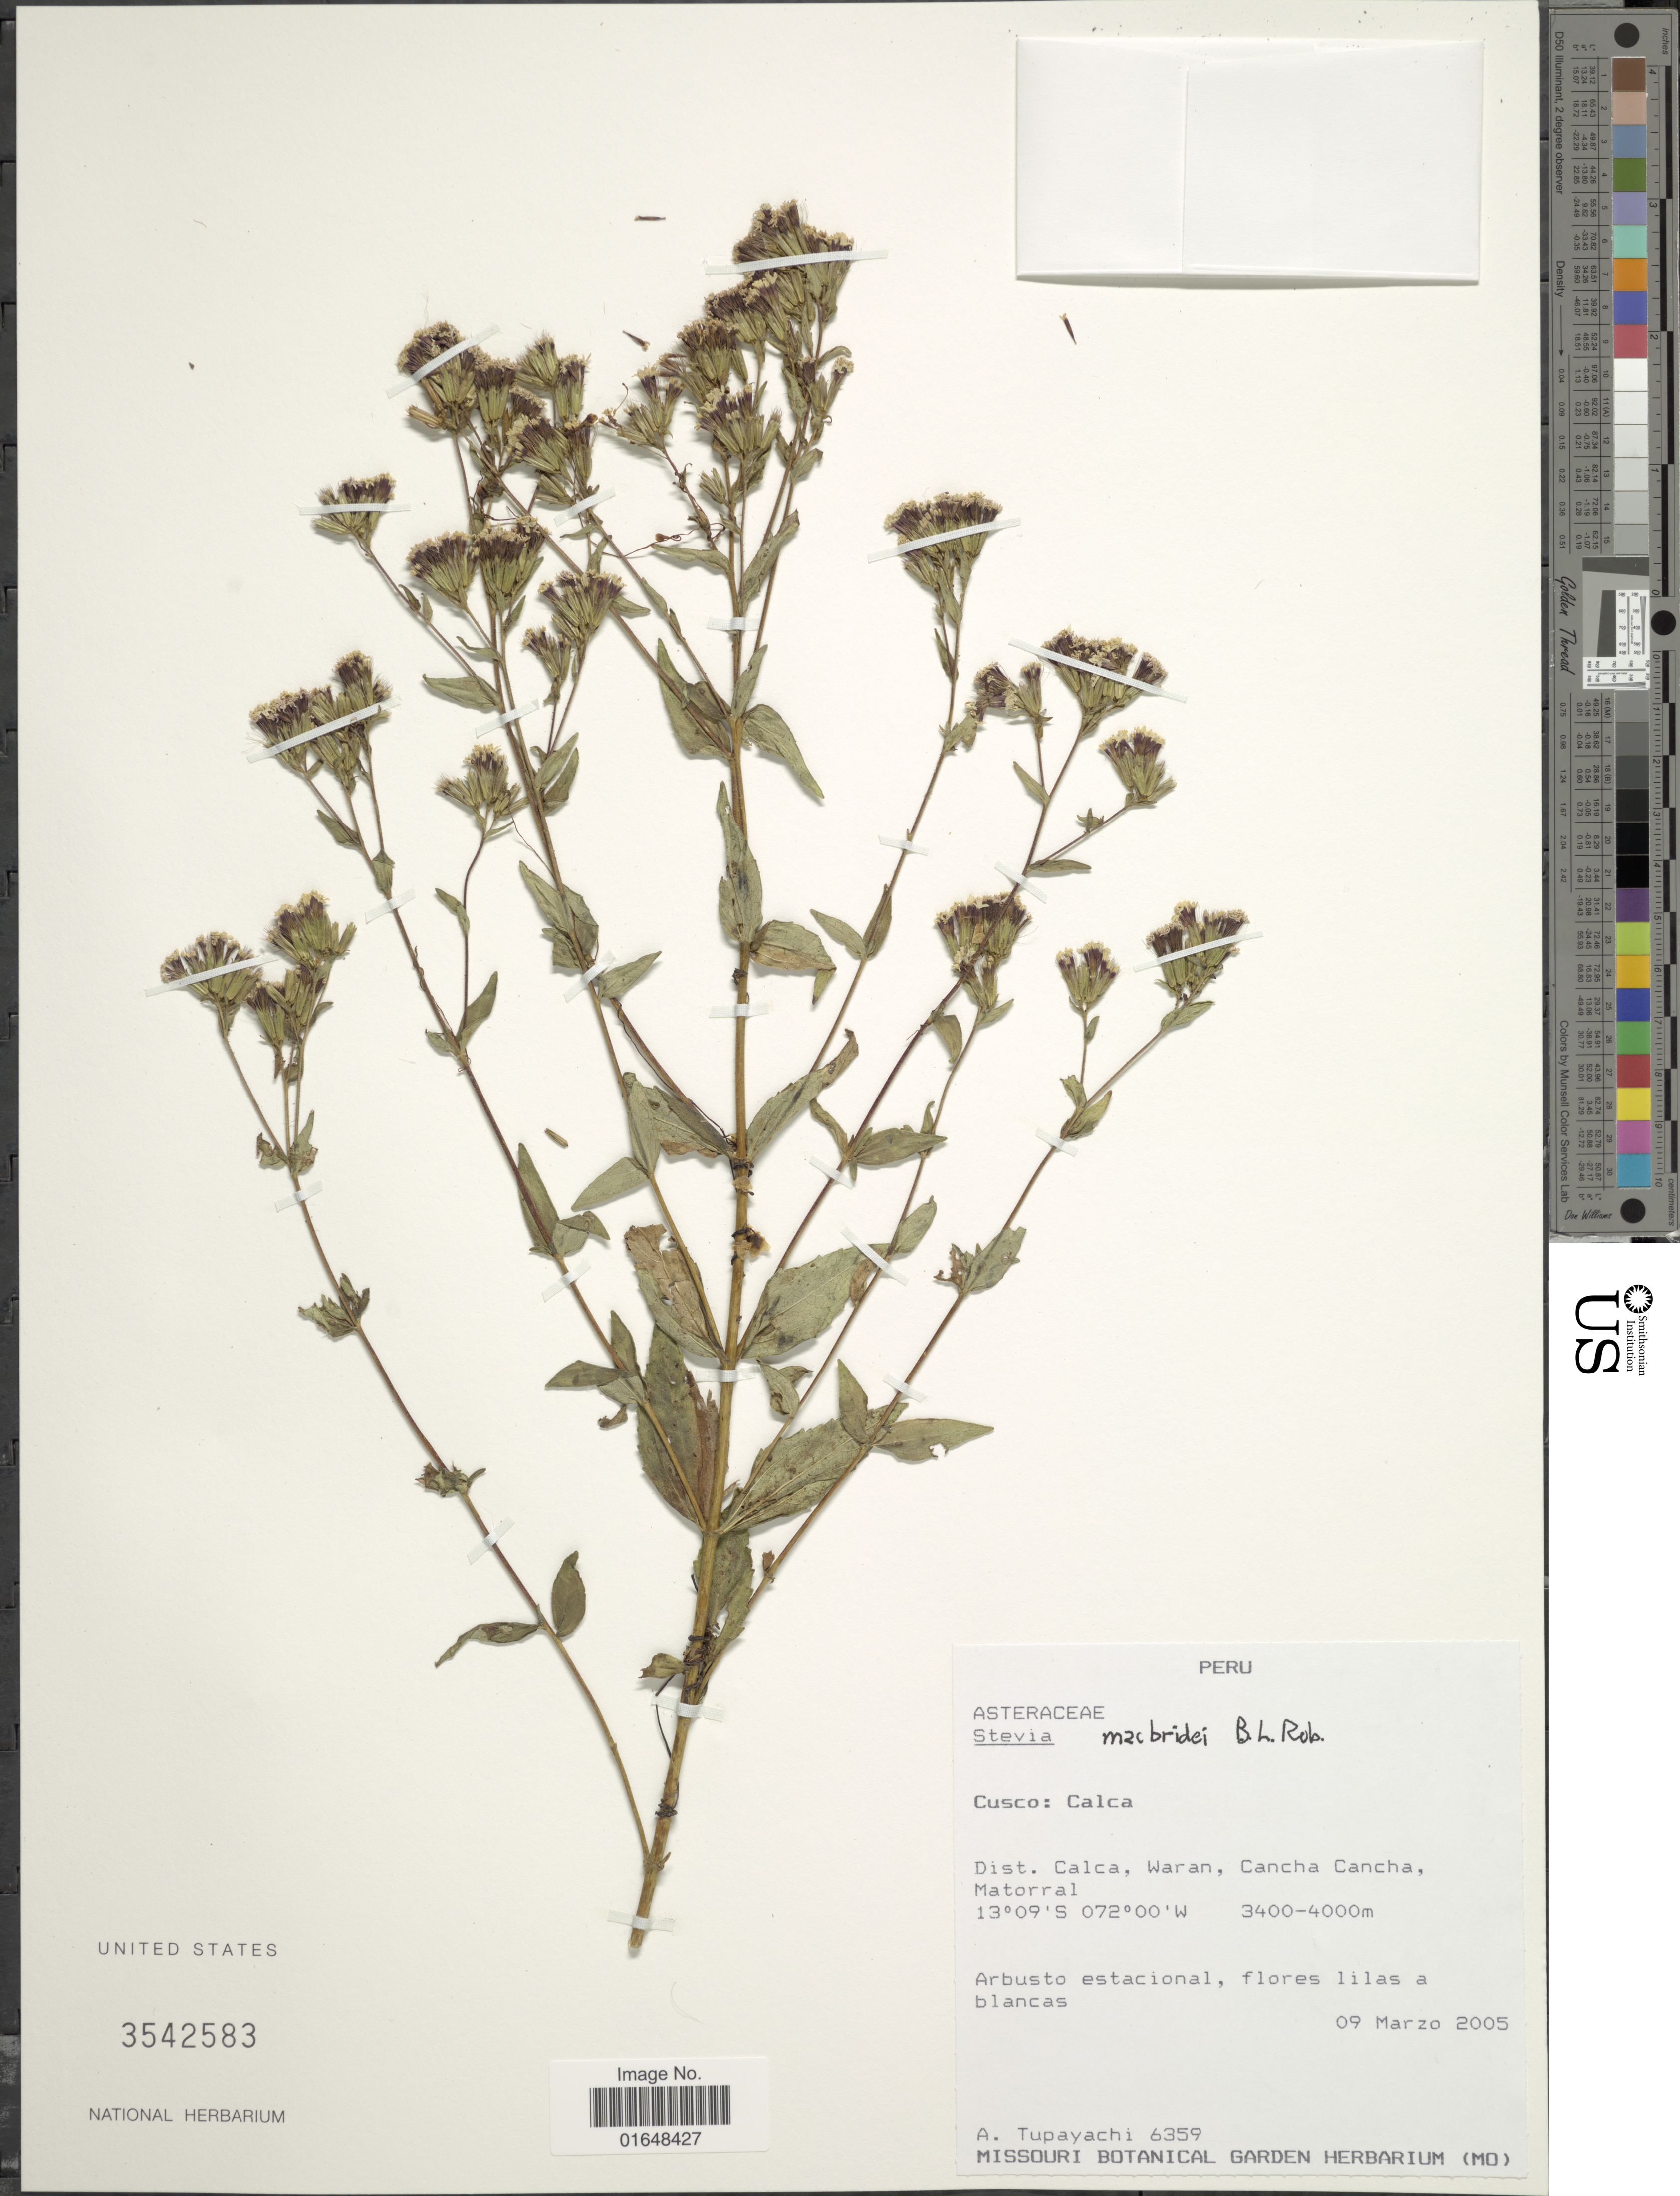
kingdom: Plantae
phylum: Tracheophyta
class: Magnoliopsida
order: Asterales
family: Asteraceae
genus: Stevia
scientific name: Stevia macbridei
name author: B.L. Rob.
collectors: A. Tupayachi H.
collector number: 6359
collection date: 2005-03-09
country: Peru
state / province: Cusco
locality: Cusco: C alca. Dist. Calca, Waran, Cancha Cancha, Matorral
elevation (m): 3400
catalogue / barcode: US 3542583